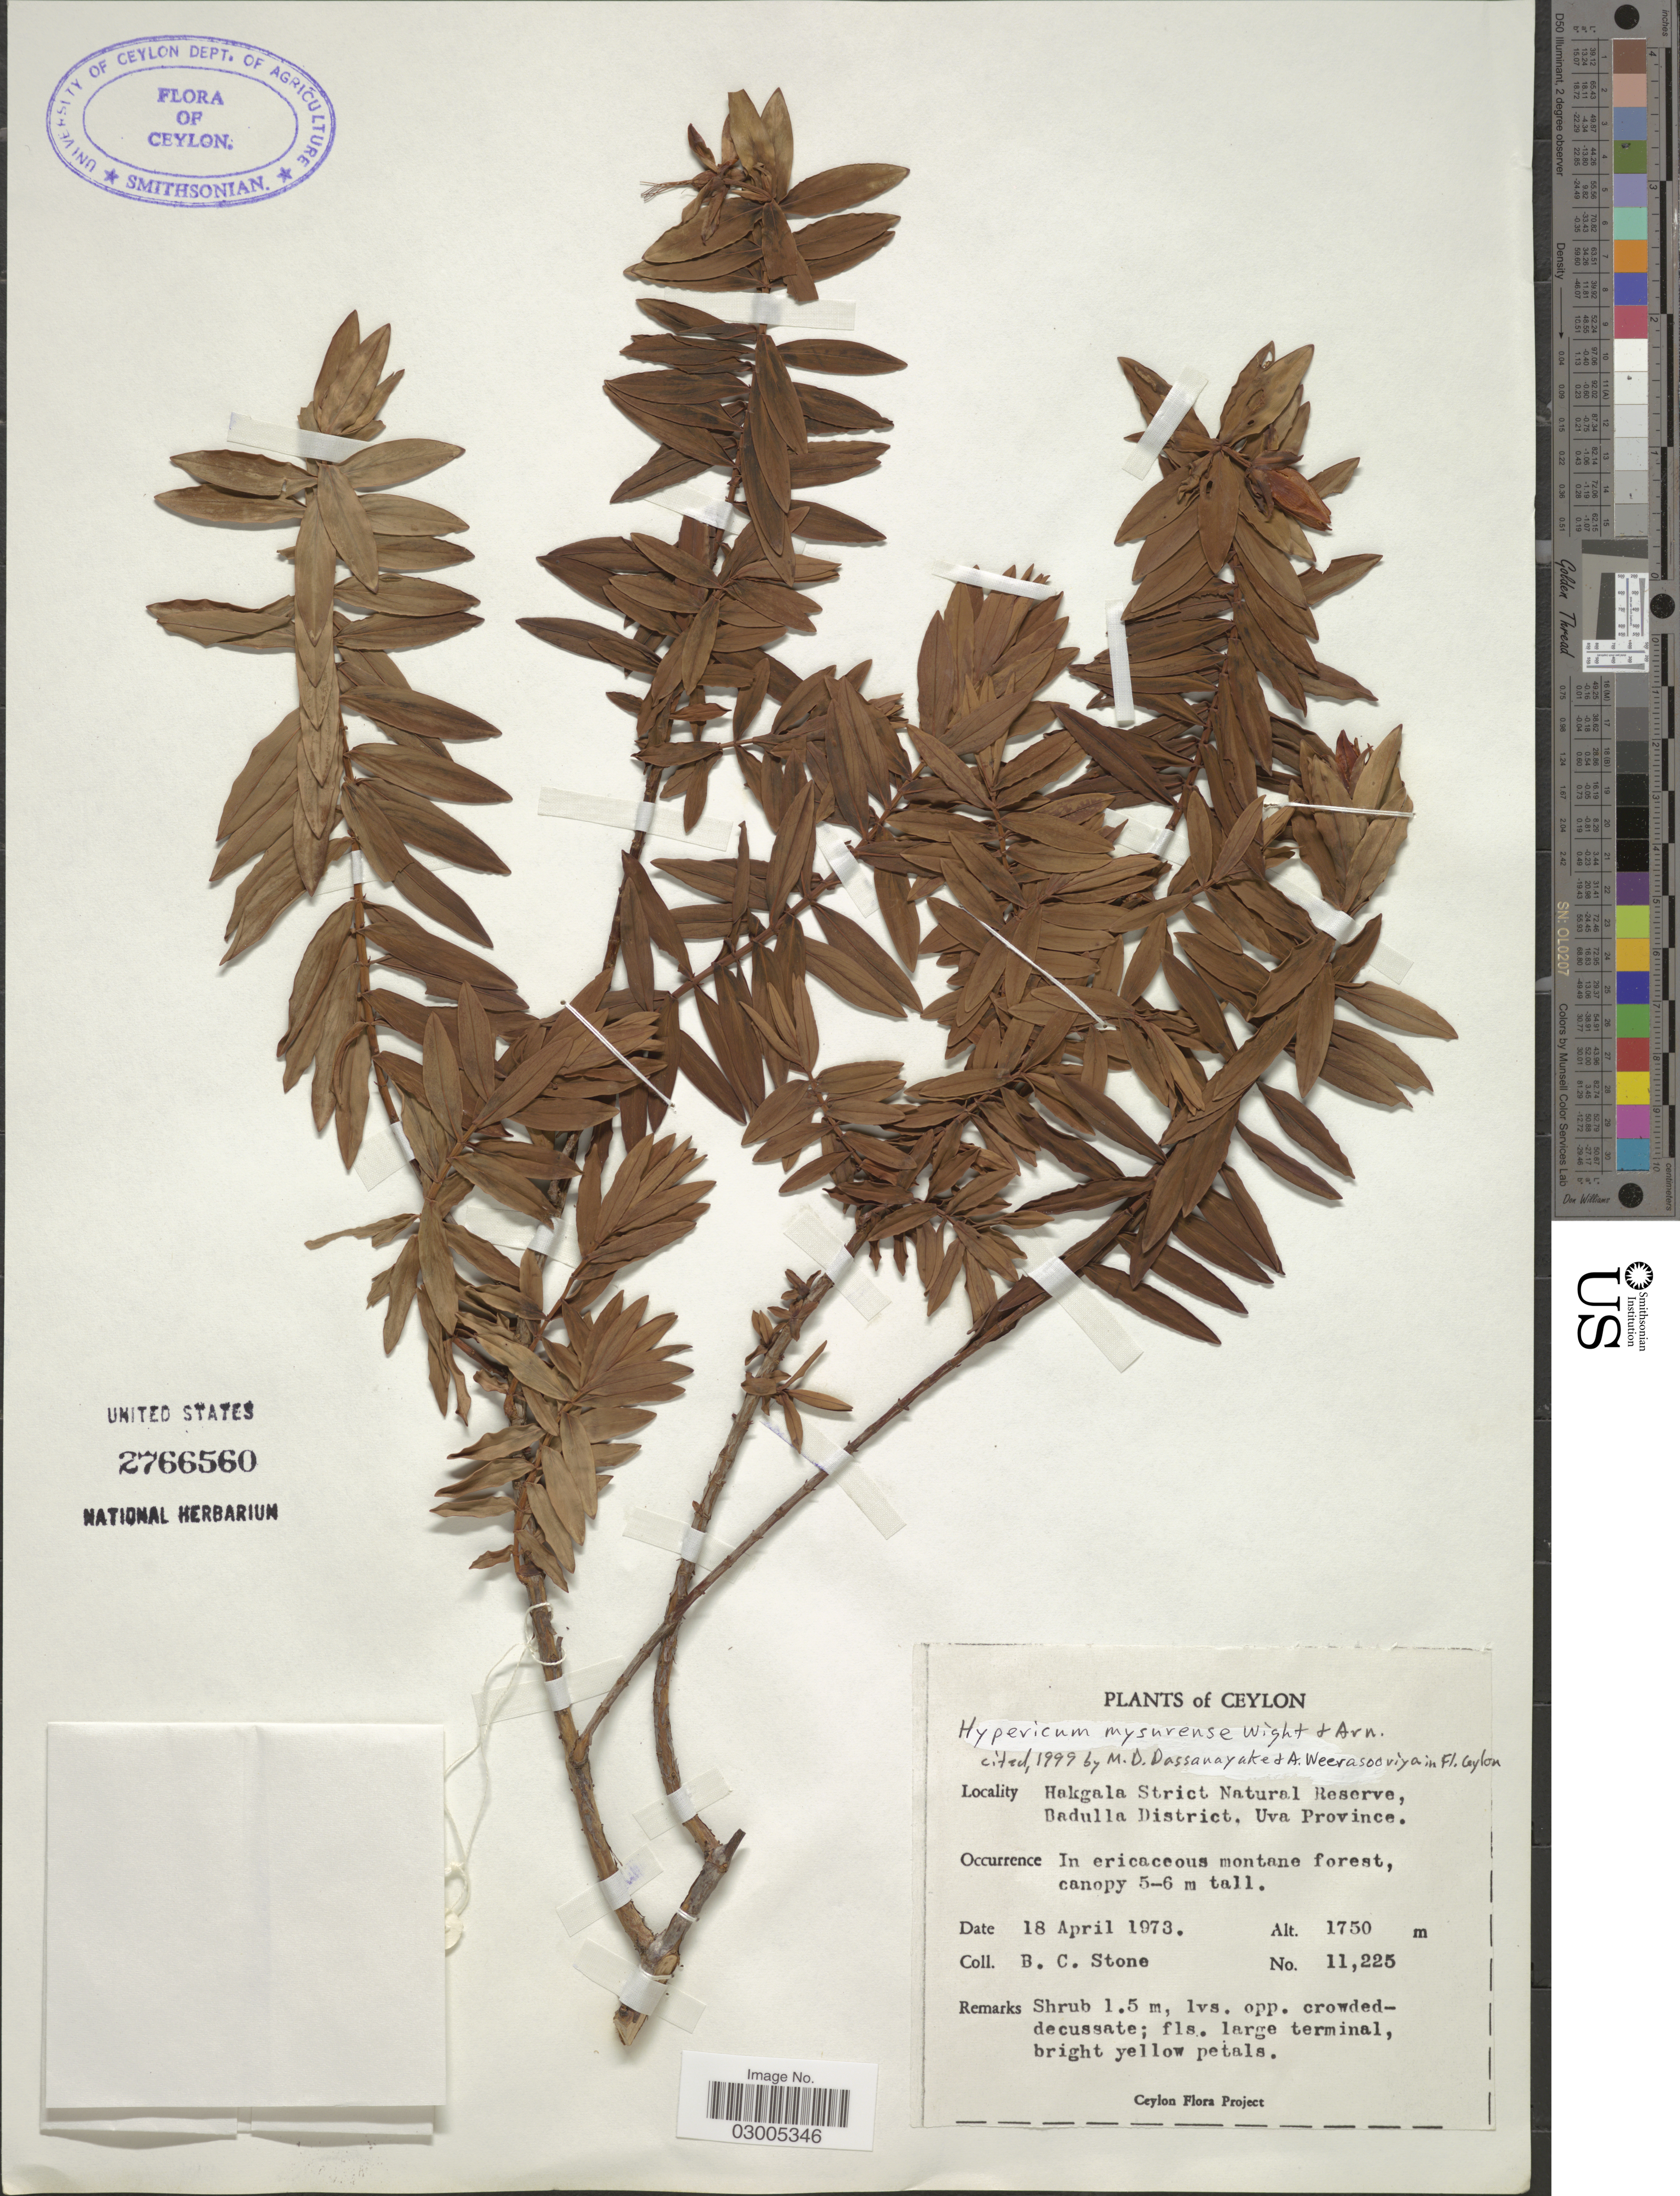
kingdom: Plantae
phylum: Tracheophyta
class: Magnoliopsida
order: Malpighiales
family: Hypericaceae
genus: Hypericum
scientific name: Hypericum mysorense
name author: F. Heyne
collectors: B. C. Stone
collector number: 11225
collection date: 1973-04-18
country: Sri Lanka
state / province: Uva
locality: Ceylon. Hakgala Strict Natural Reserve. Badulla District.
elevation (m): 1750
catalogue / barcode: US 2766560